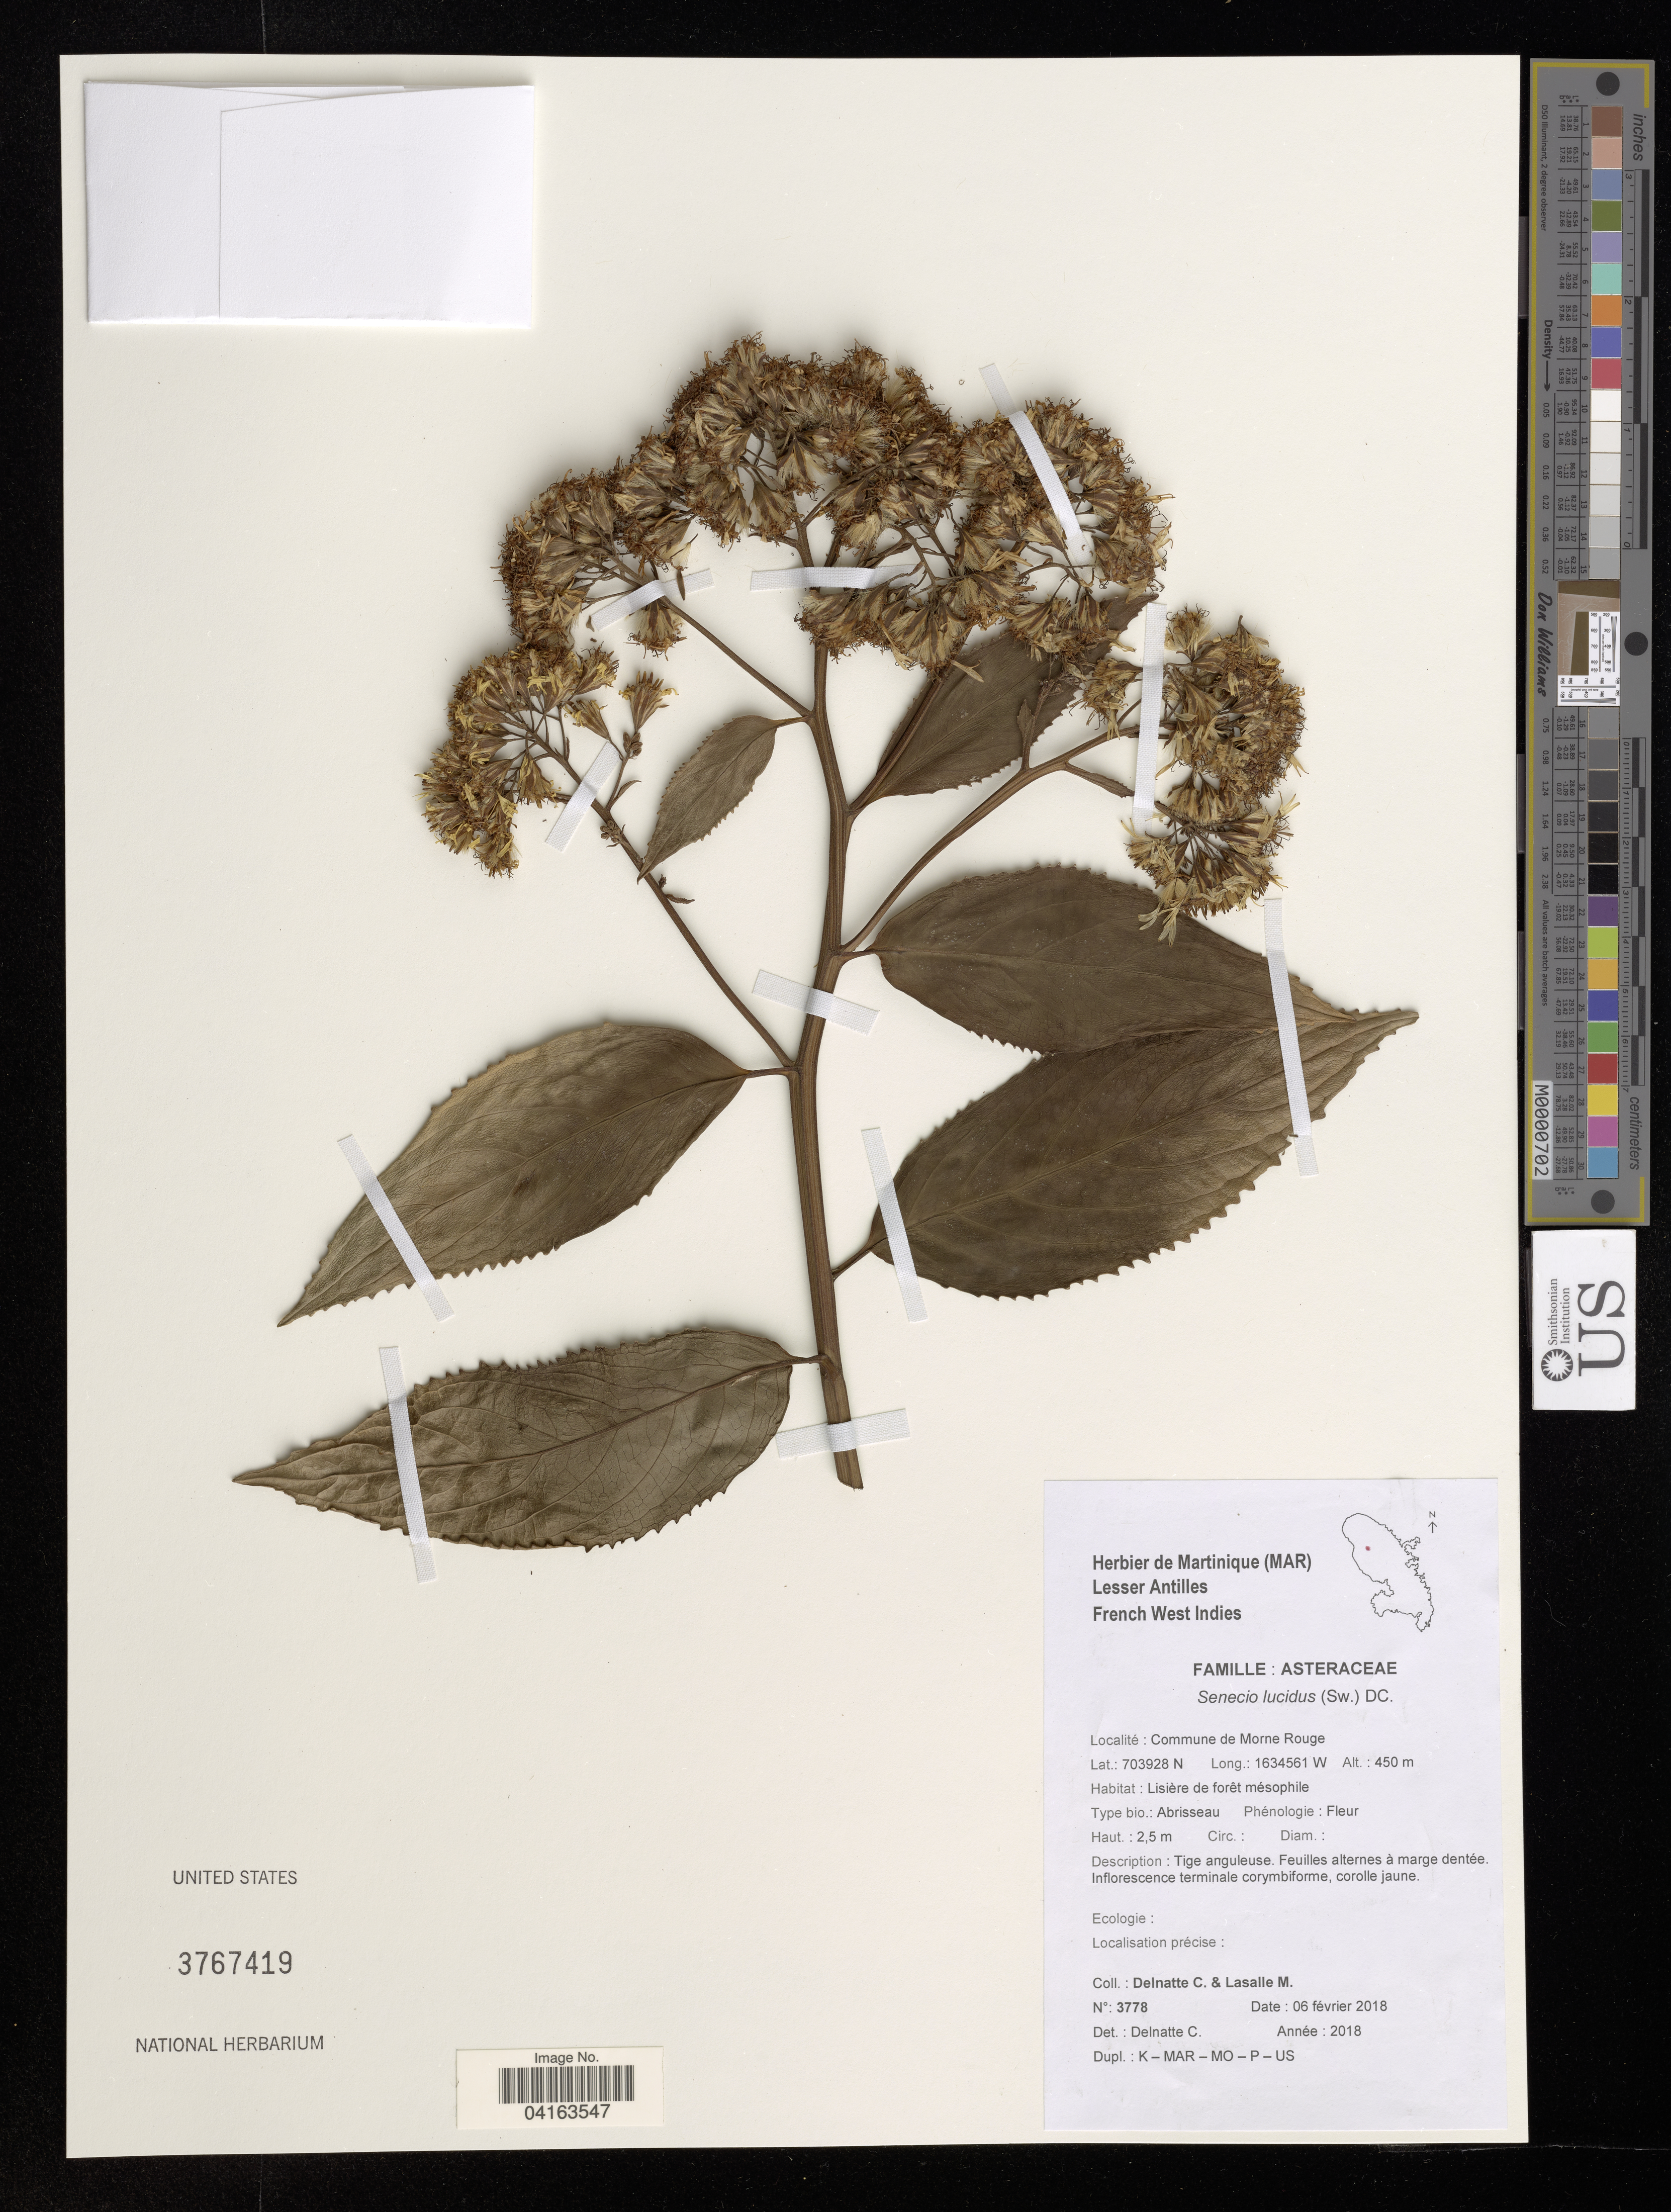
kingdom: Plantae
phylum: Tracheophyta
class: Magnoliopsida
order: Asterales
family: Asteraceae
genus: Senecio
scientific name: Senecio lucidus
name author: (Sw.) DC.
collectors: C. Delnatte & M. Lasalle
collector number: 3778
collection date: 2018-02-06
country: Grenada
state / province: Carriacou and Petite Martinique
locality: Lesser Antilles. French West Indies. Commune de Morne Rouge.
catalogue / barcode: US 3767419